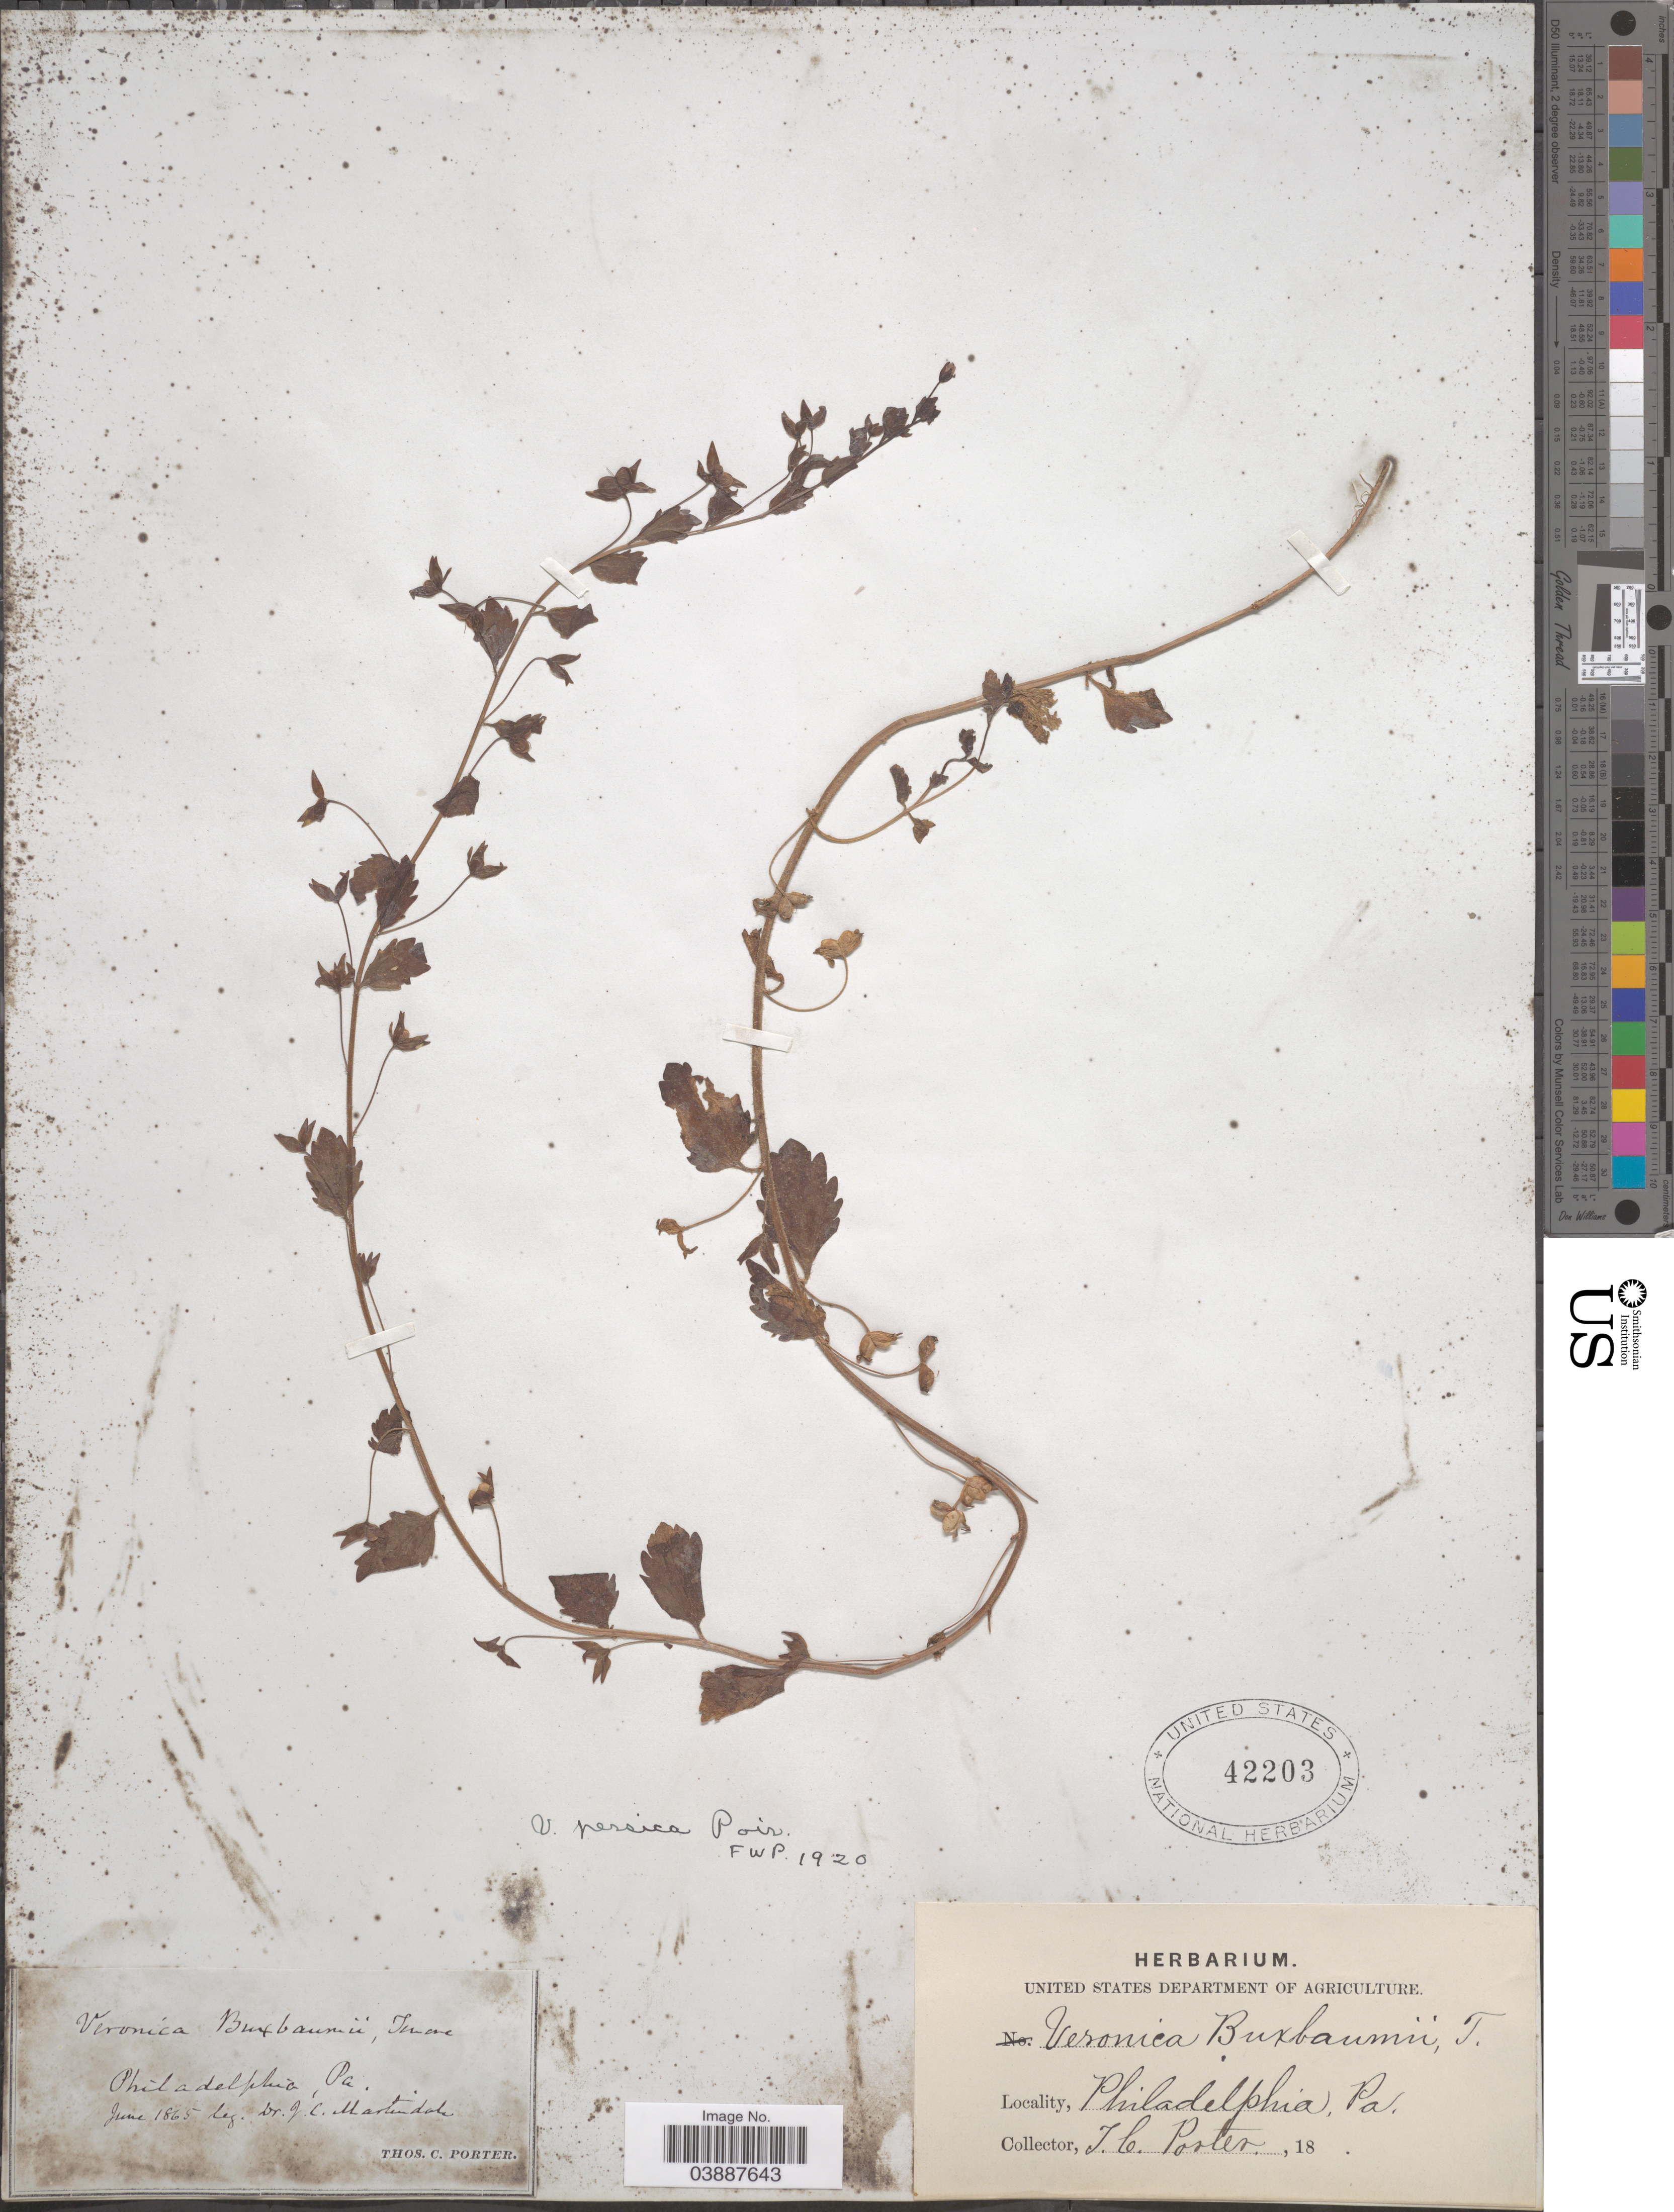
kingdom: Plantae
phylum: Tracheophyta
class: Magnoliopsida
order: Lamiales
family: Plantaginaceae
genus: Veronica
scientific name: Veronica persica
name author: Poir.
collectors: J. Martindale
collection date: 1865-06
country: United States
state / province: Pennsylvania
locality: Philadelphia.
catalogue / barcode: US 42203